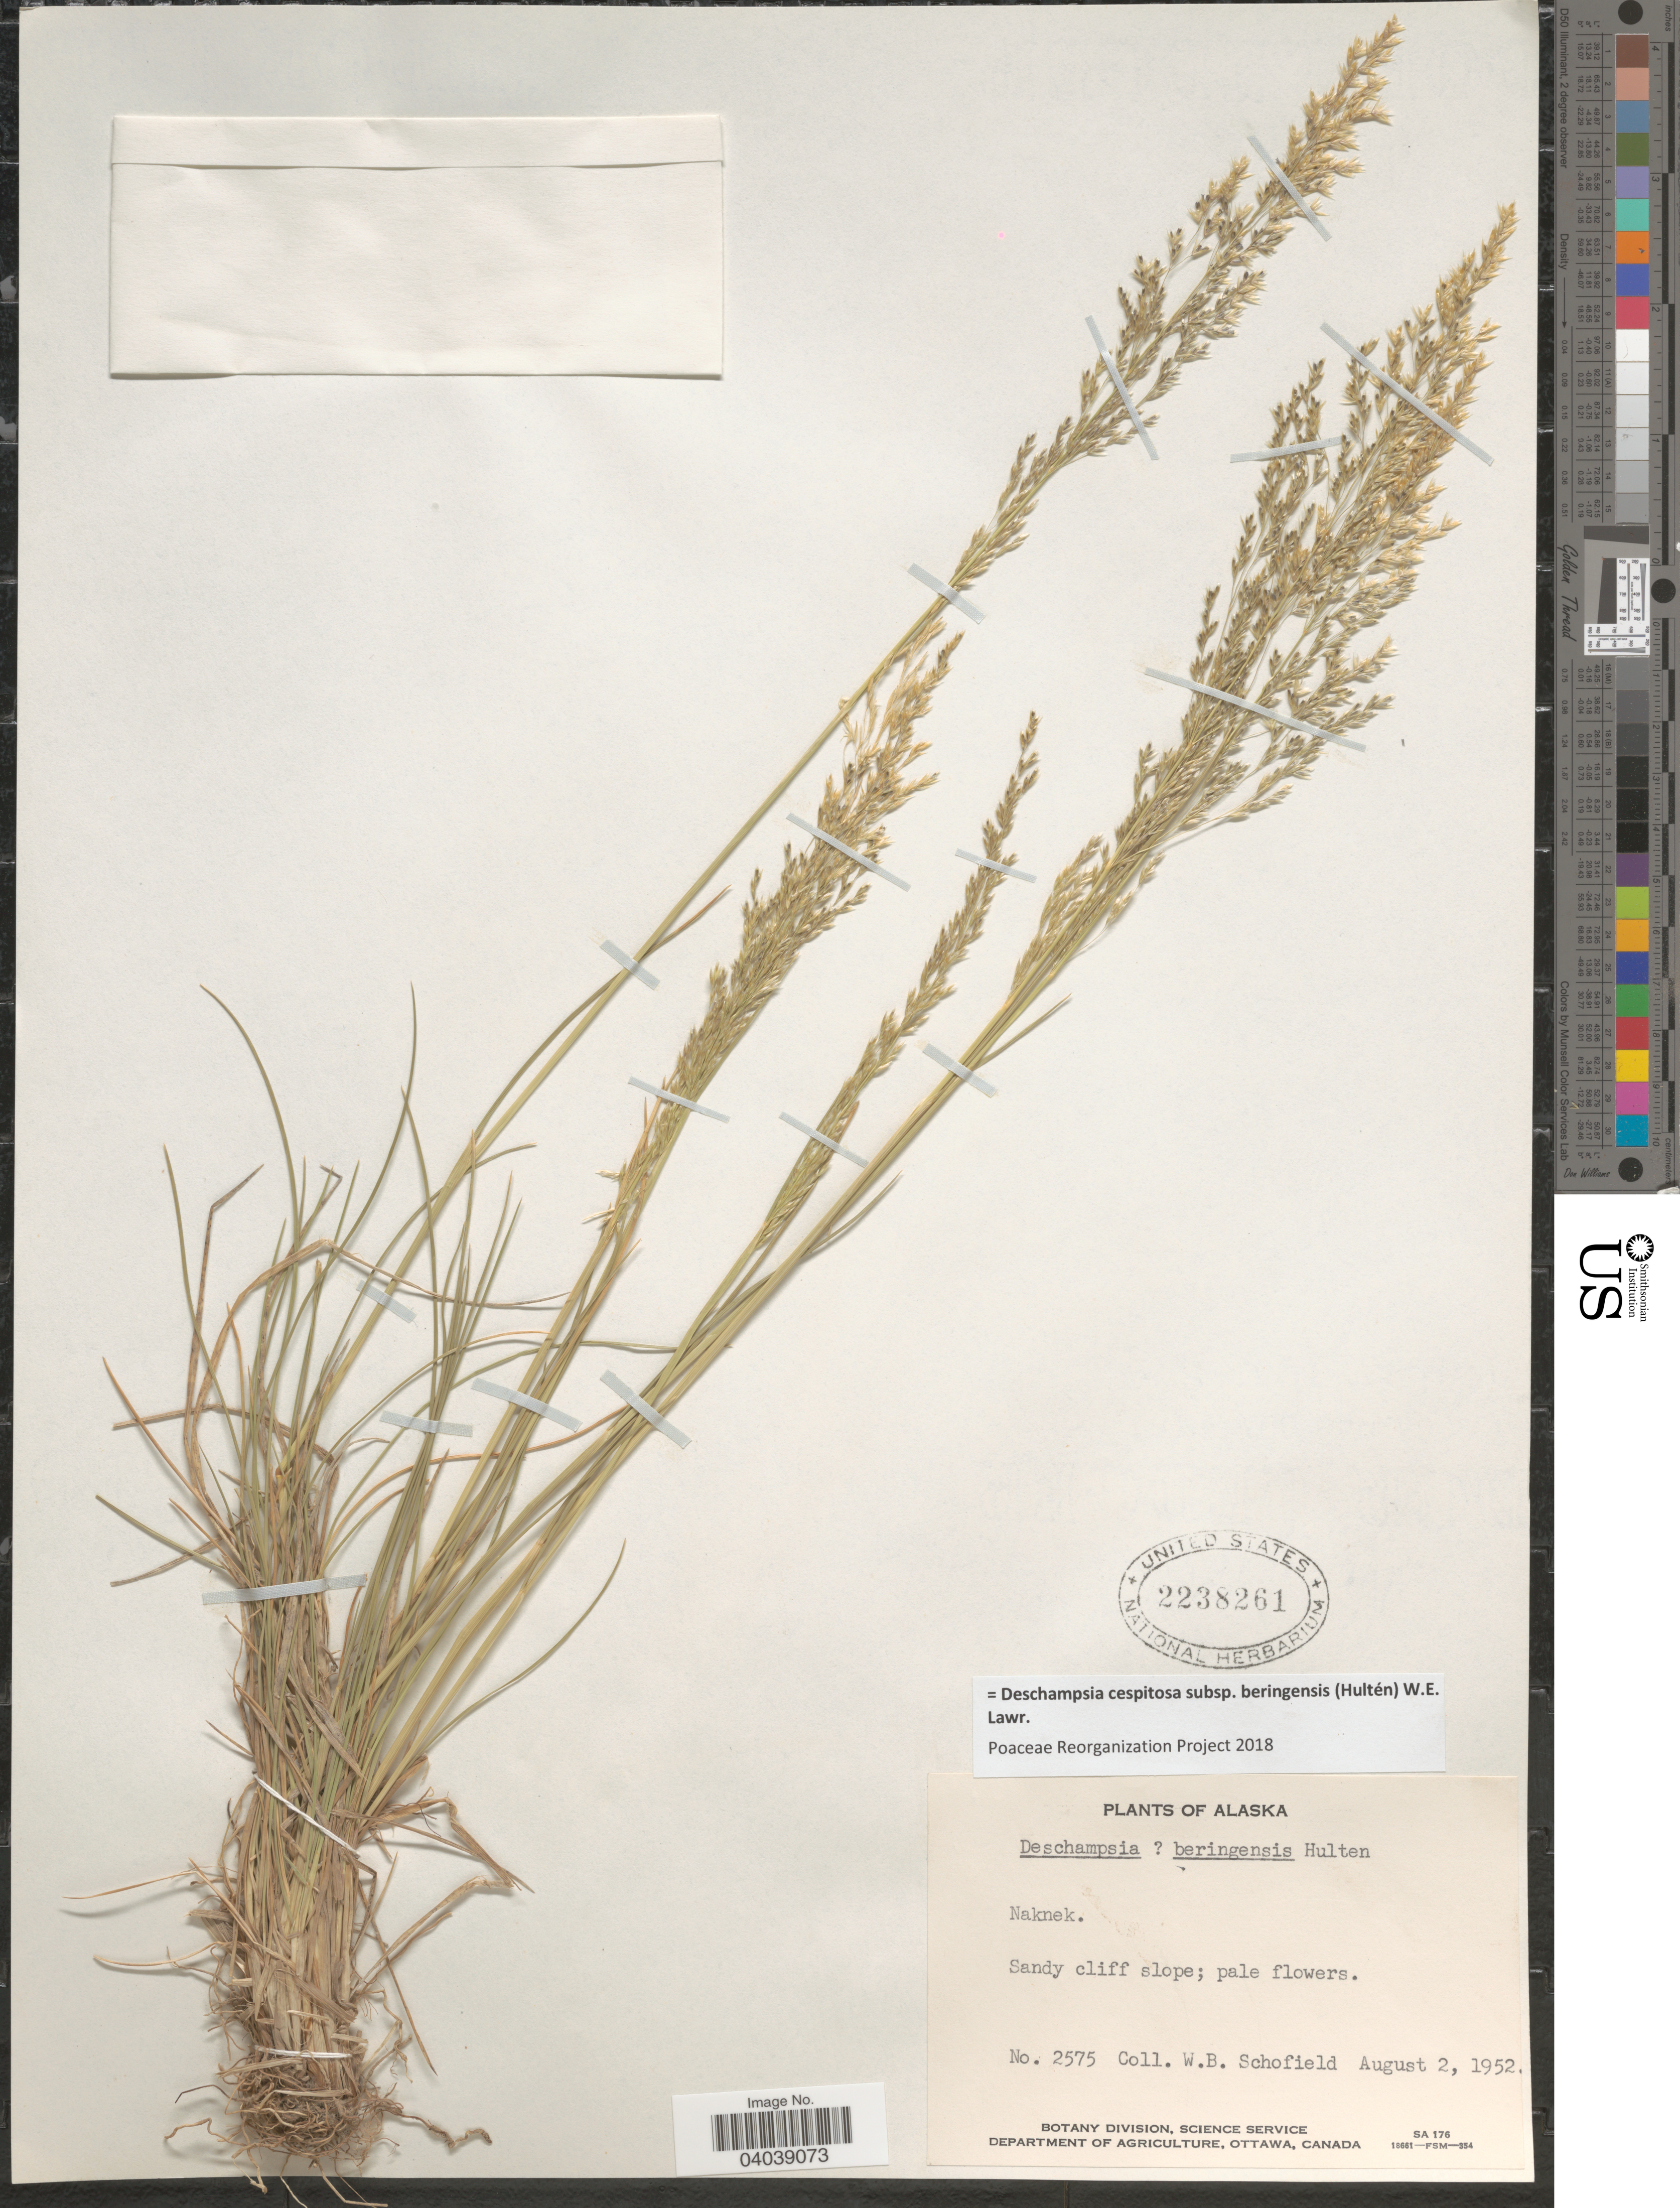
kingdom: Plantae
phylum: Tracheophyta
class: Liliopsida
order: Poales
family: Poaceae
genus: Deschampsia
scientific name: Deschampsia cespitosa subsp. beringensis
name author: (Hultén) Lawrence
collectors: W. Schofield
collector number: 2575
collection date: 1952-08-02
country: United States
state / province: Alaska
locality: Naknek.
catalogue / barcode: US 2238261